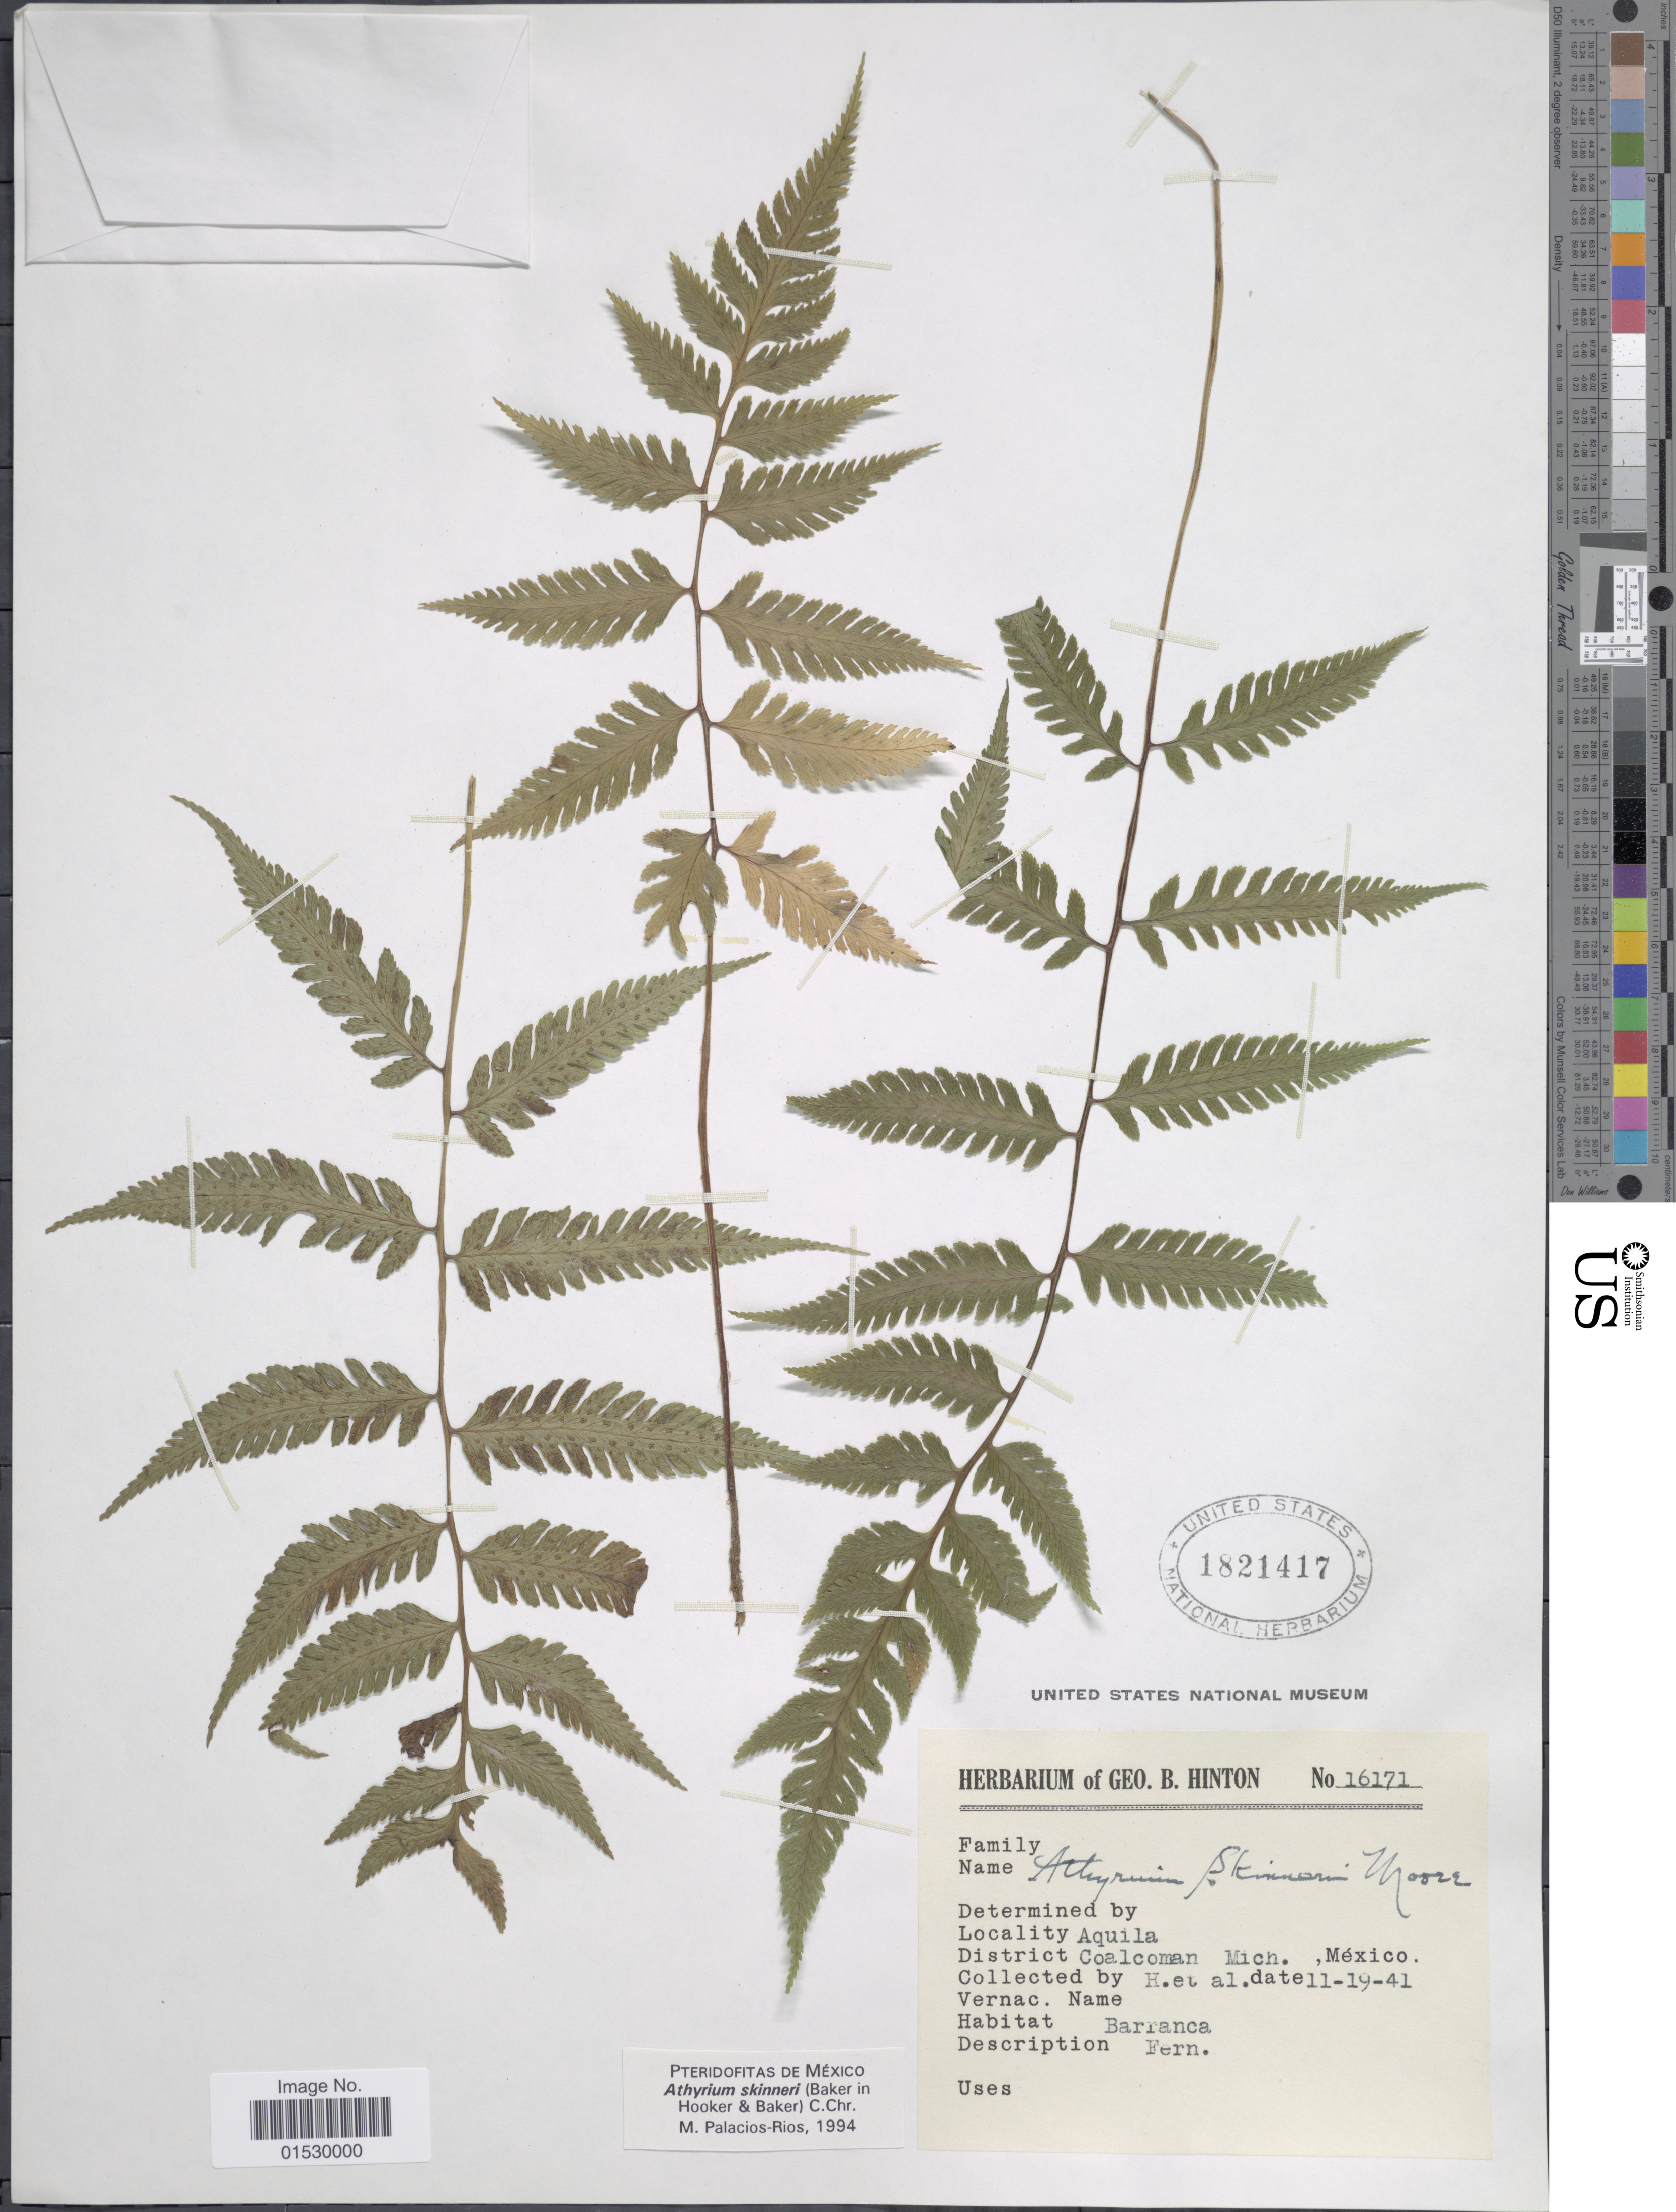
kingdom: Plantae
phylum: Tracheophyta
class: Polypodiopsida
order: Polypodiales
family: Athyriaceae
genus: Athyrium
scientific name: Athyrium skinneri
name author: (Baker) Diels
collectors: G. B. Hinton & et al.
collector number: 16171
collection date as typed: Transcribed d/m/y: 19/11/41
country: Mexico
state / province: Michoacán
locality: Aquila, Coalcoman Mich. Barranca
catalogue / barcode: US 1821417